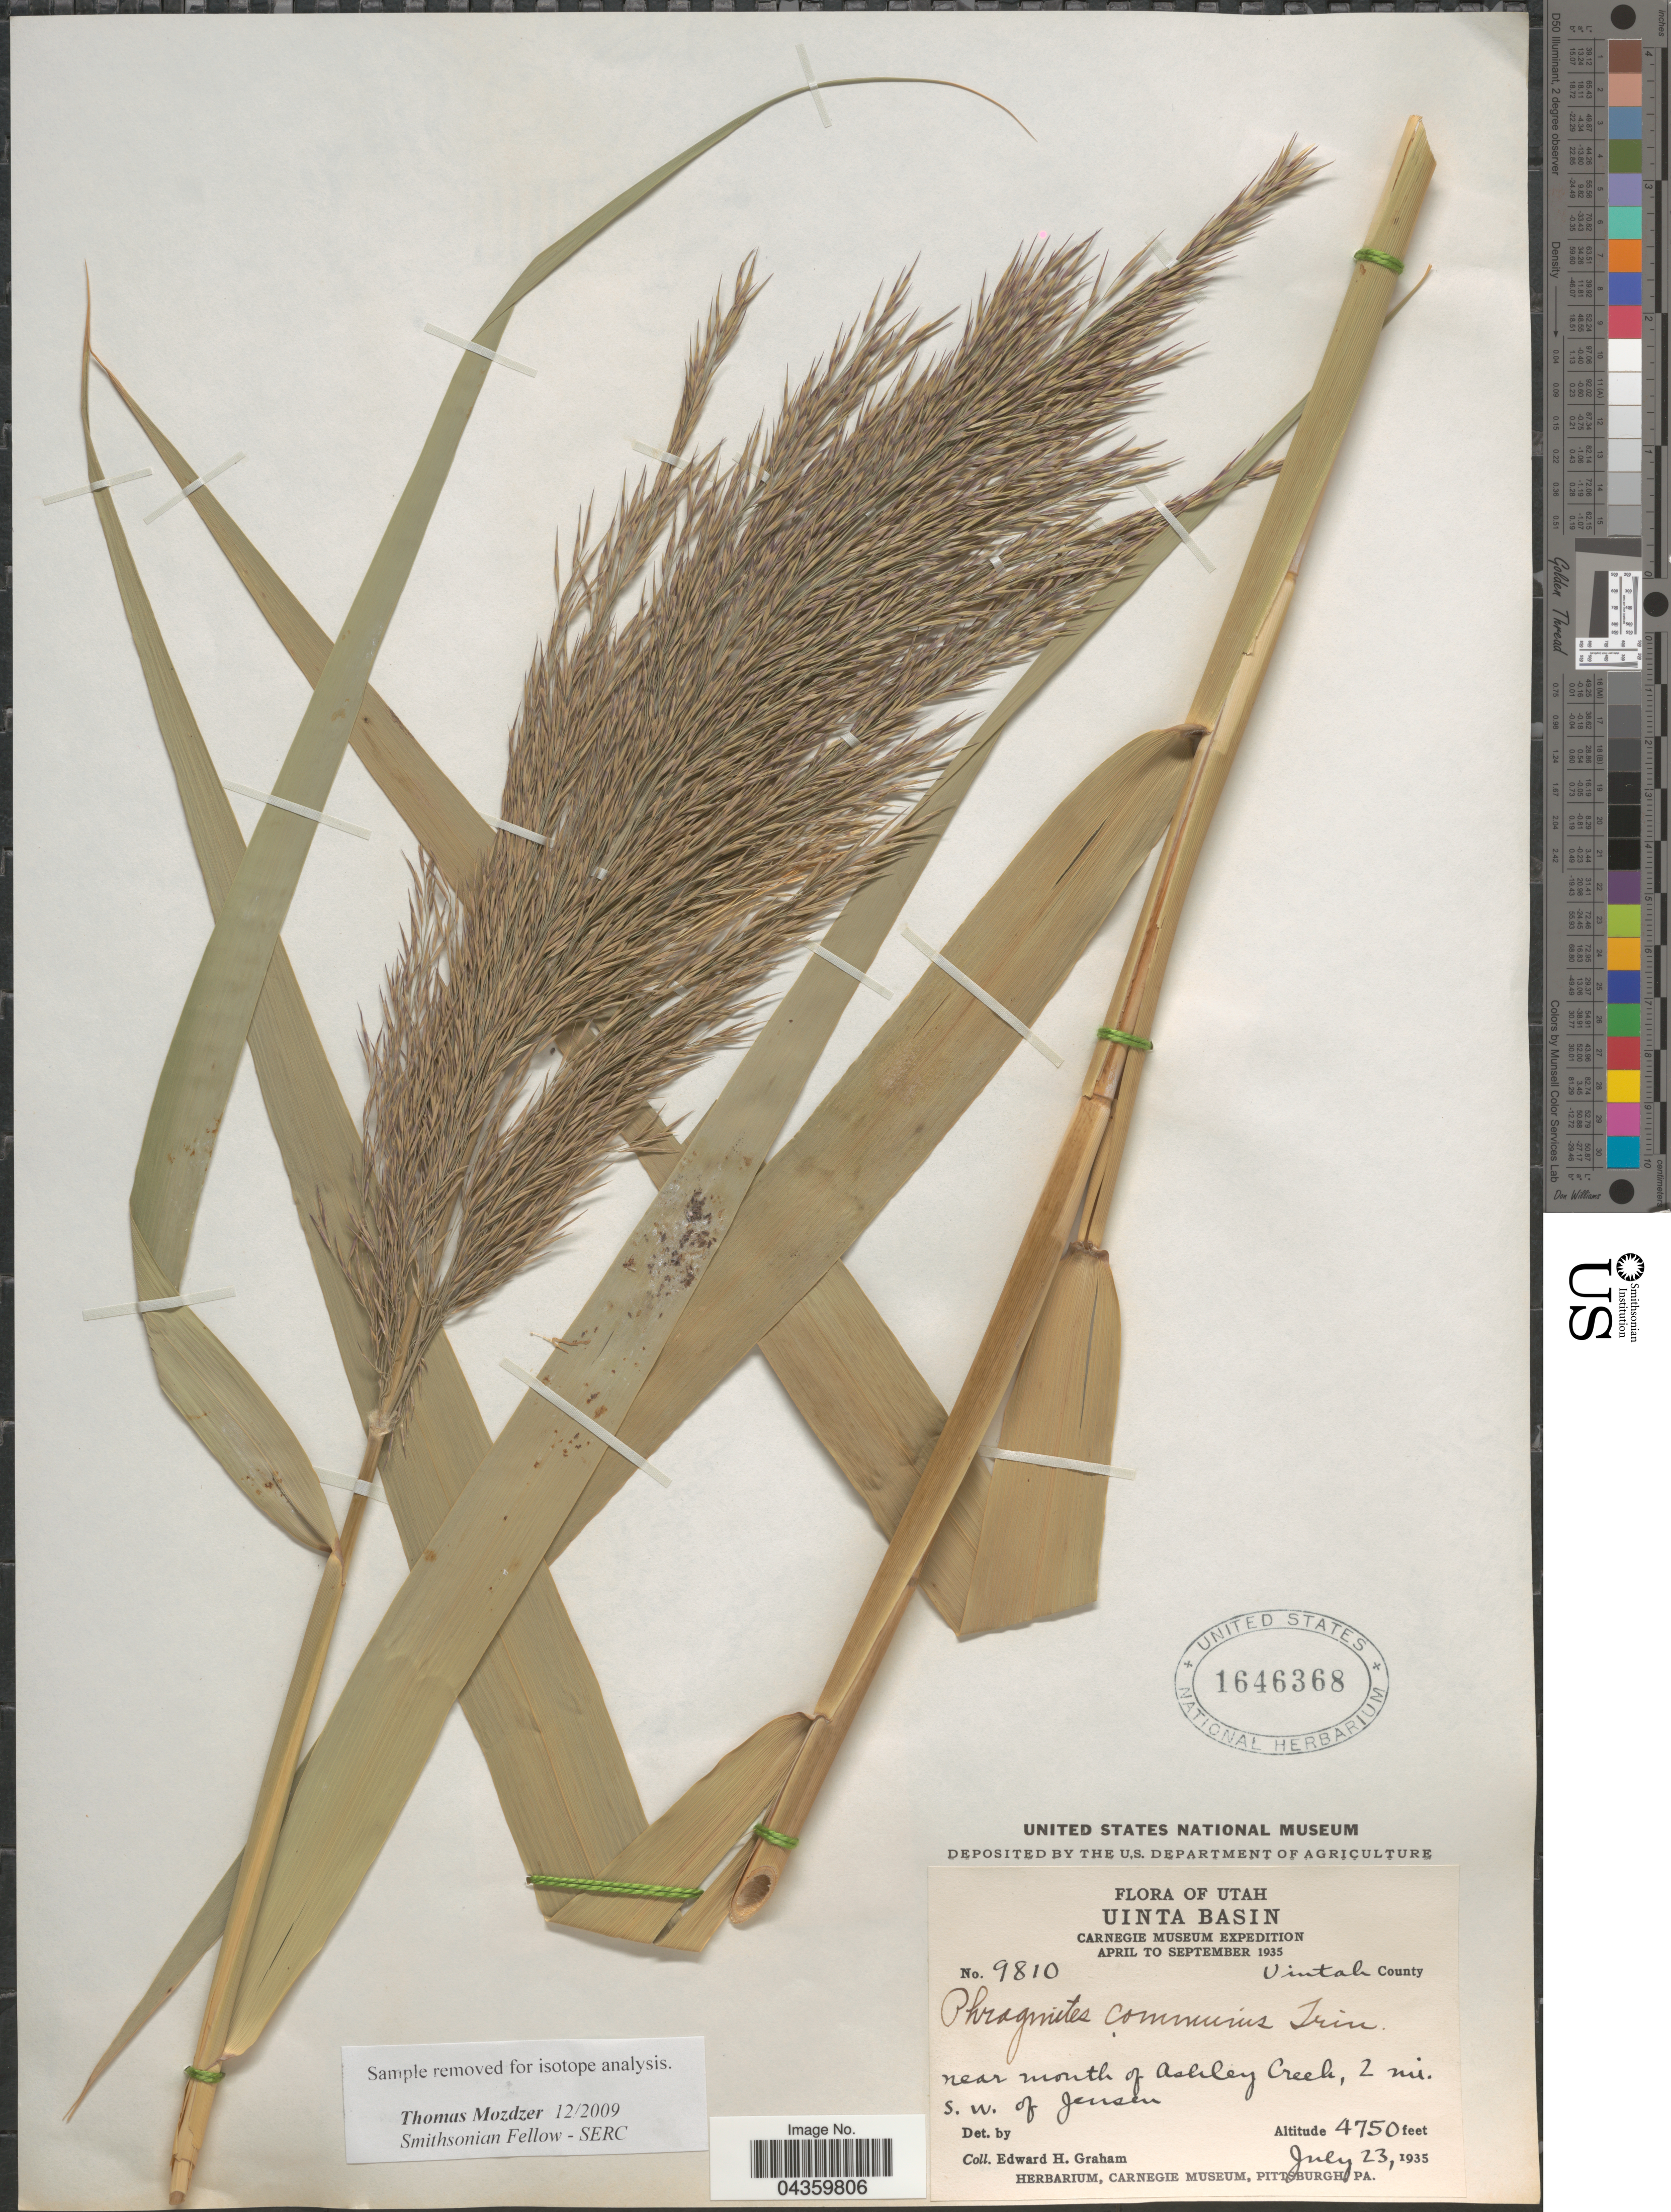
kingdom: Plantae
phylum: Tracheophyta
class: Liliopsida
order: Poales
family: Poaceae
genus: Phragmites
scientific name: Phragmites australis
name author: (Cav.) Trin. ex Steud.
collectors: E. H. Graham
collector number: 9810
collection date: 1935-07-23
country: United States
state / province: Utah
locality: Uinta Basin. Carnegie Museum Expedition April to September 1935. Uintah County. Near mouth of Ashley Creek, 2 mi. S. W. of Jensen.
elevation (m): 1448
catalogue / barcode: US 1646368